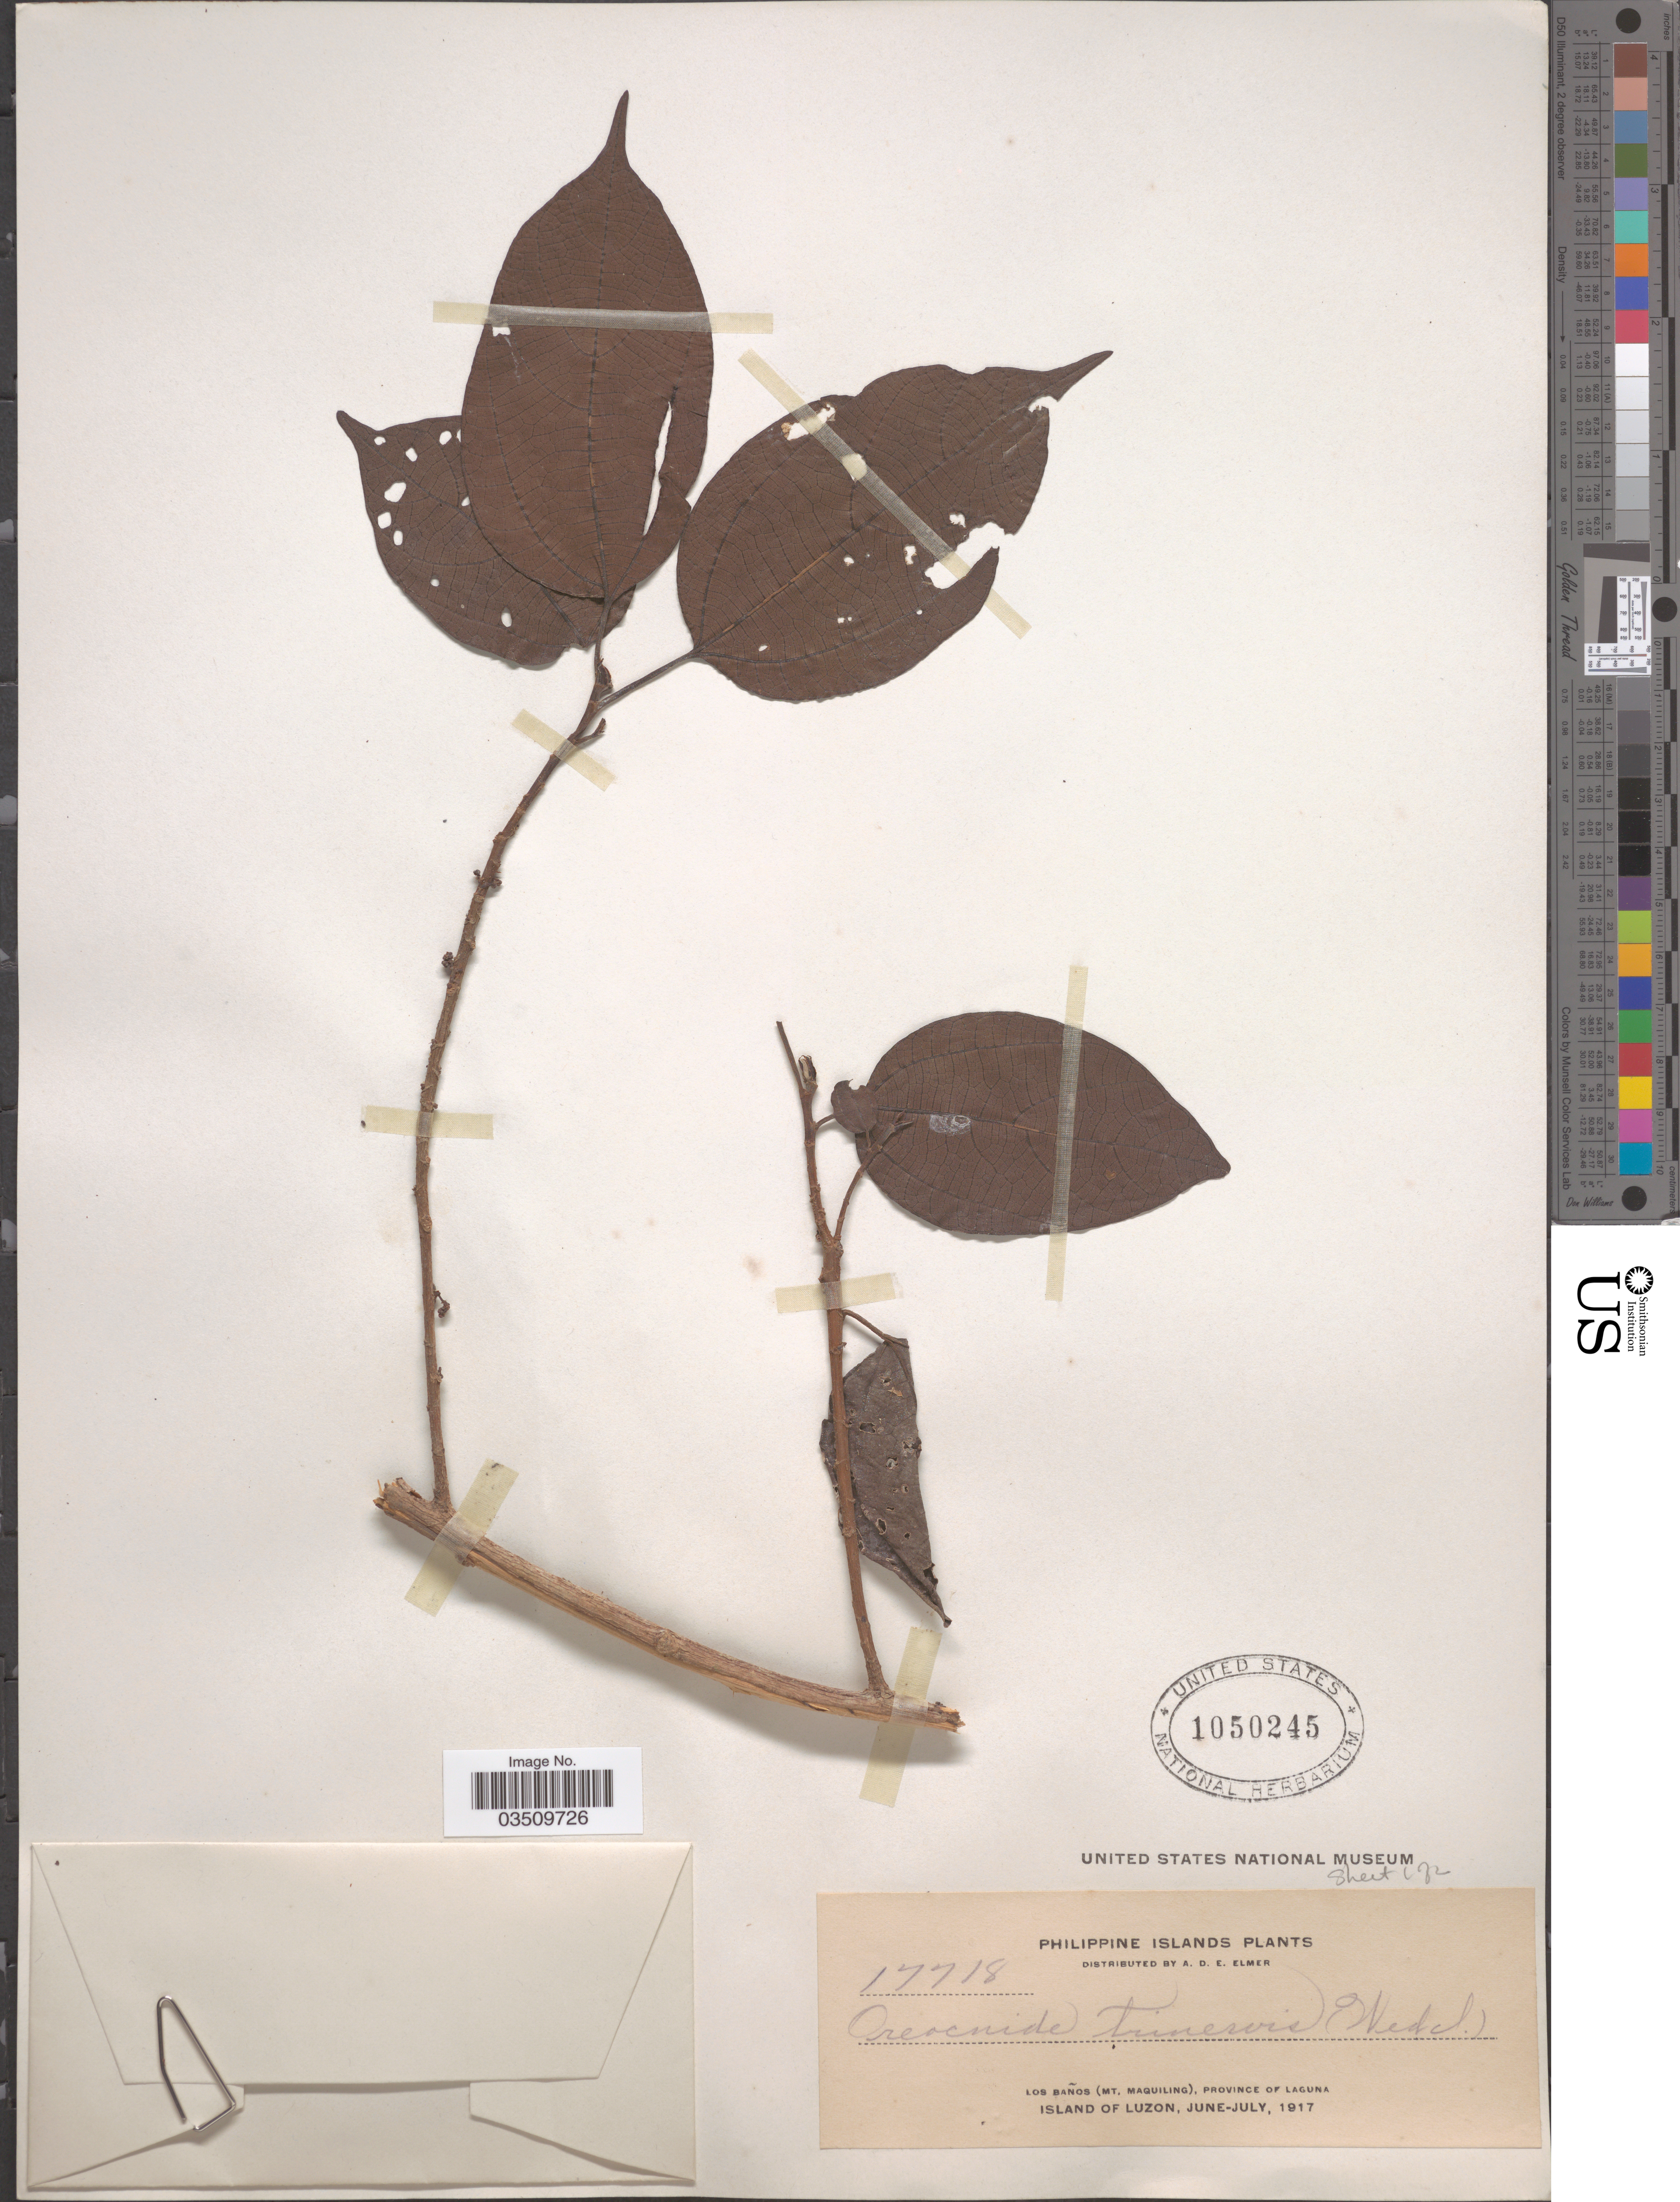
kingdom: Plantae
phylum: Tracheophyta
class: Magnoliopsida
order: Rosales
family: Urticaceae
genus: Oreocnide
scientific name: Oreocnide trinervis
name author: (Wedd.) Miq.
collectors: A. D. E. Elmer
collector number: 17718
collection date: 1917-06/1917-07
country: Philippines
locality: Los Baños (Mt. Maquiling), Province of Laguna. Island of Luzon.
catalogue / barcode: US 1050245